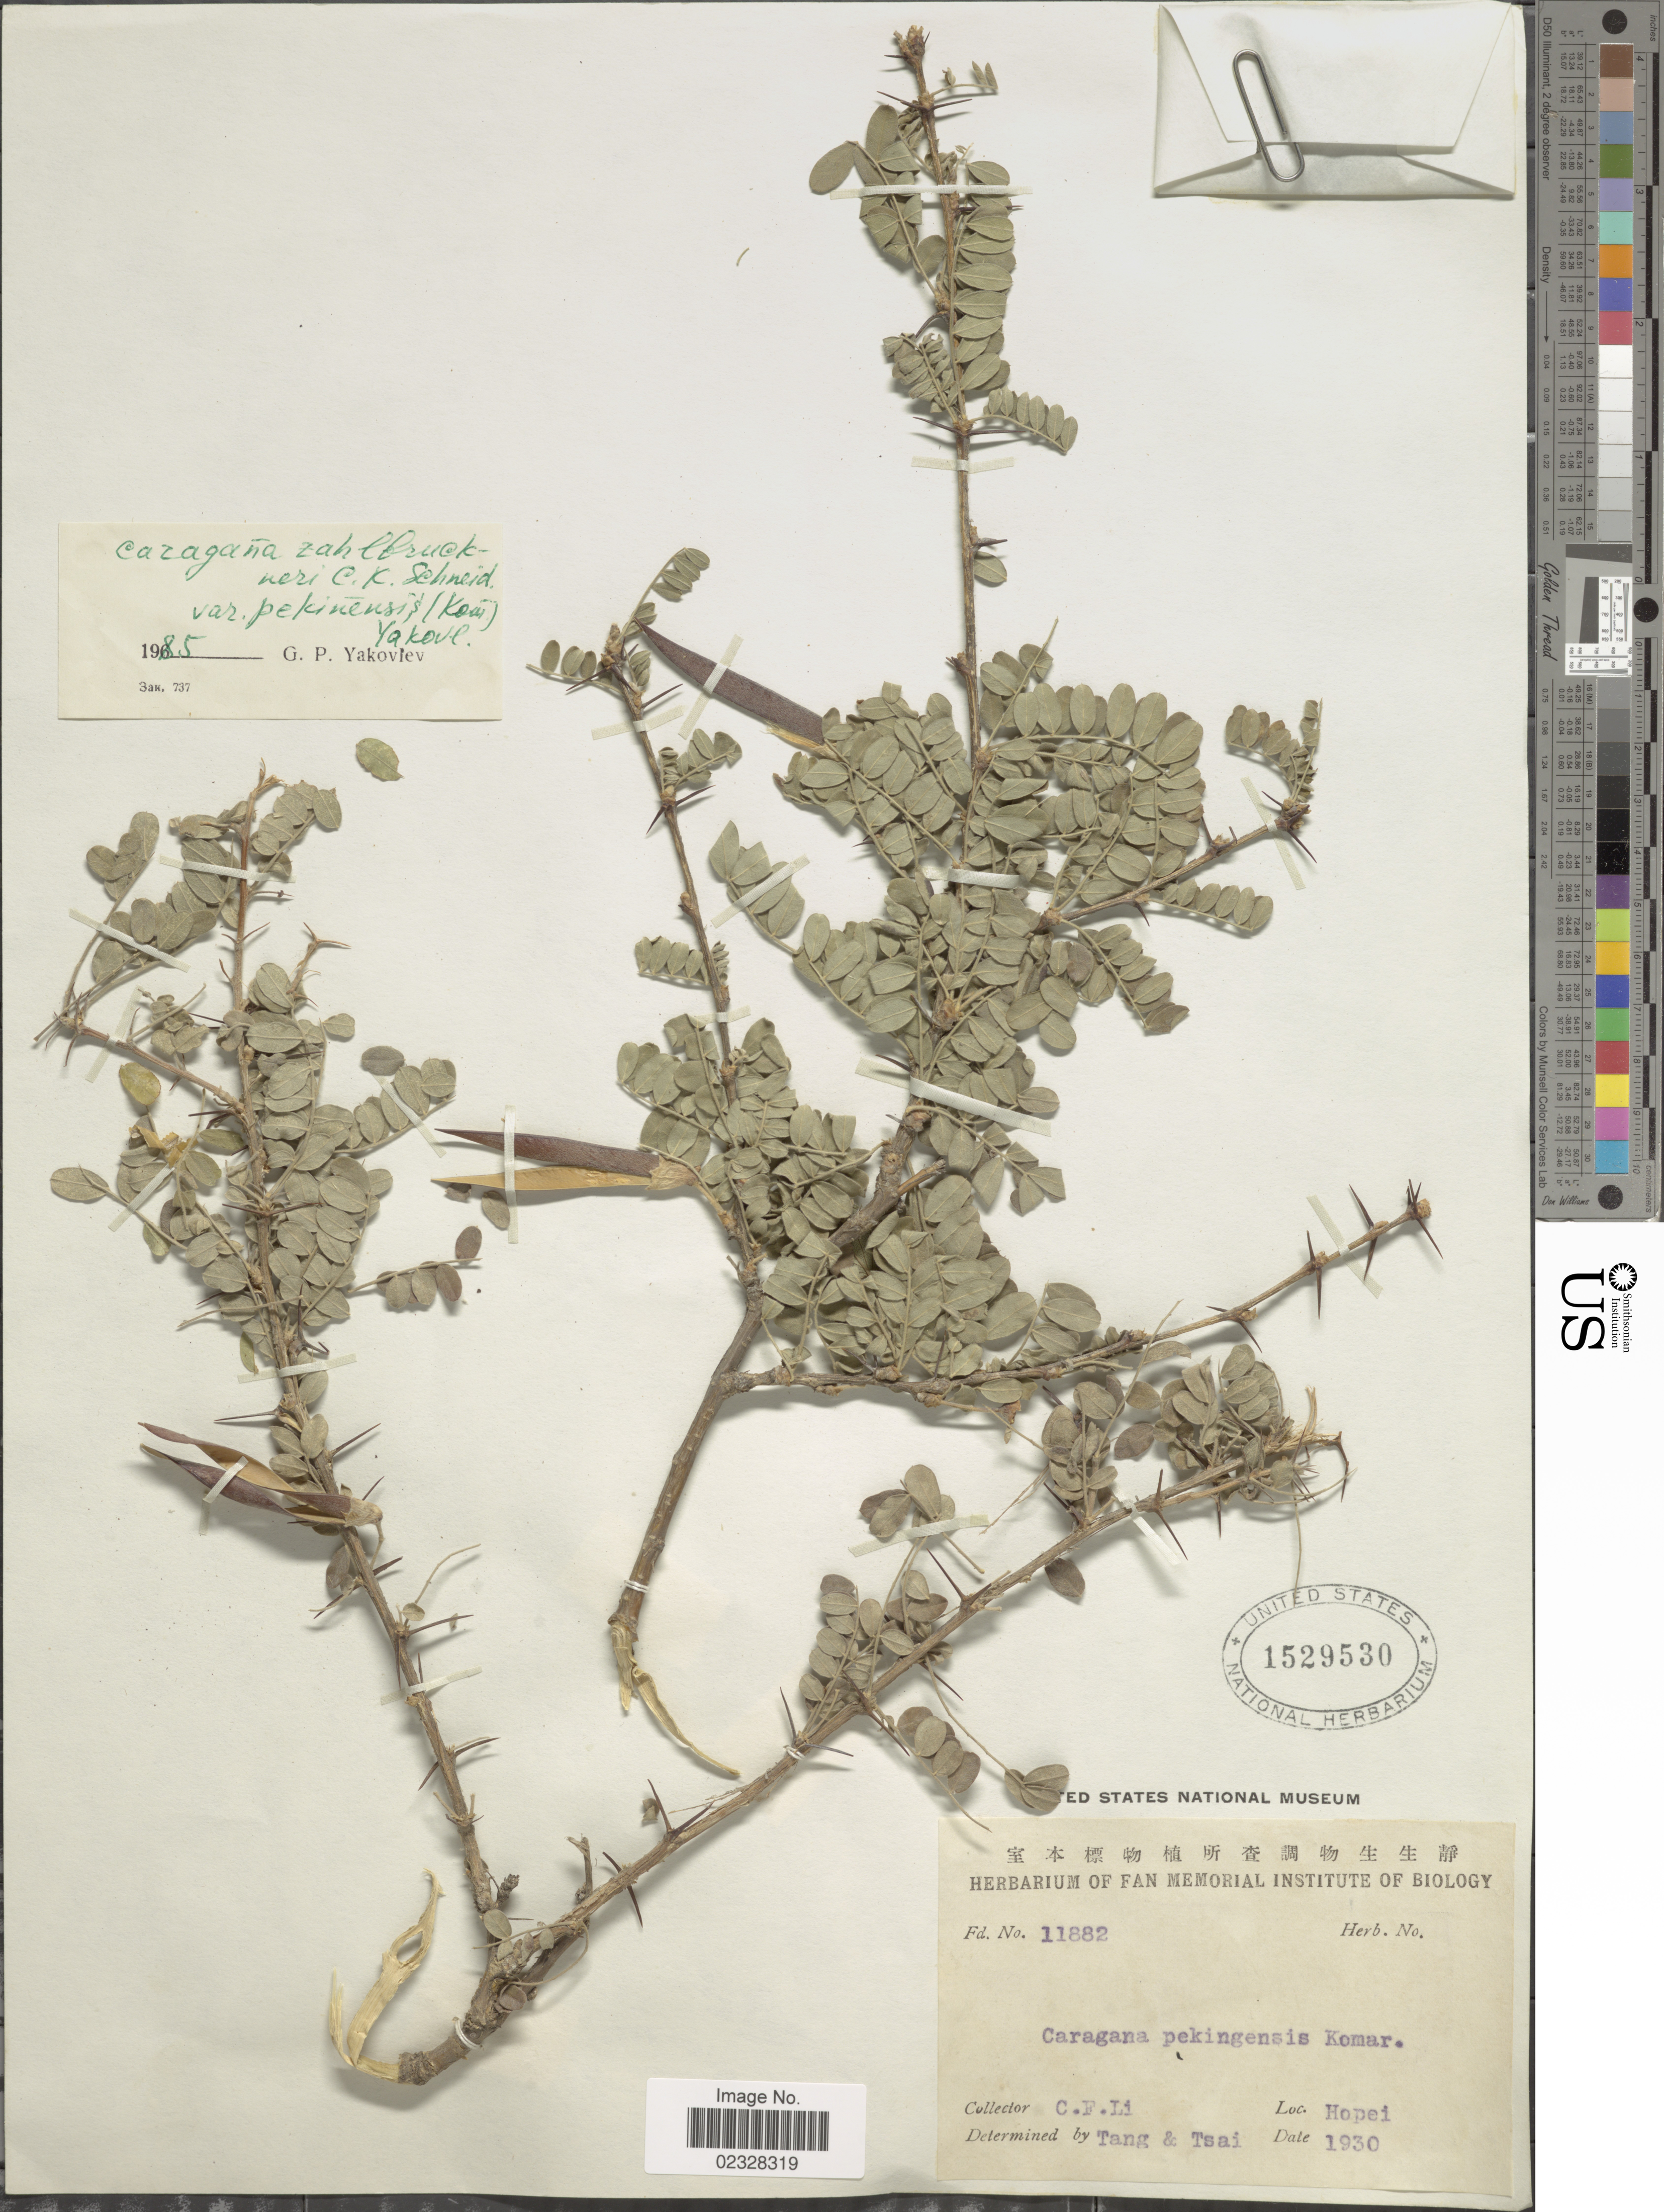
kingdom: Plantae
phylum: Tracheophyta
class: Magnoliopsida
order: Fabales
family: Fabaceae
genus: Caragana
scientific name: Caragana zahlbruckneri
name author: C.K. Schneid.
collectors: C. F. Li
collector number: Fd.11882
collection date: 1930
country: China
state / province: Hebei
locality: Hopei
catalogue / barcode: US 1529530